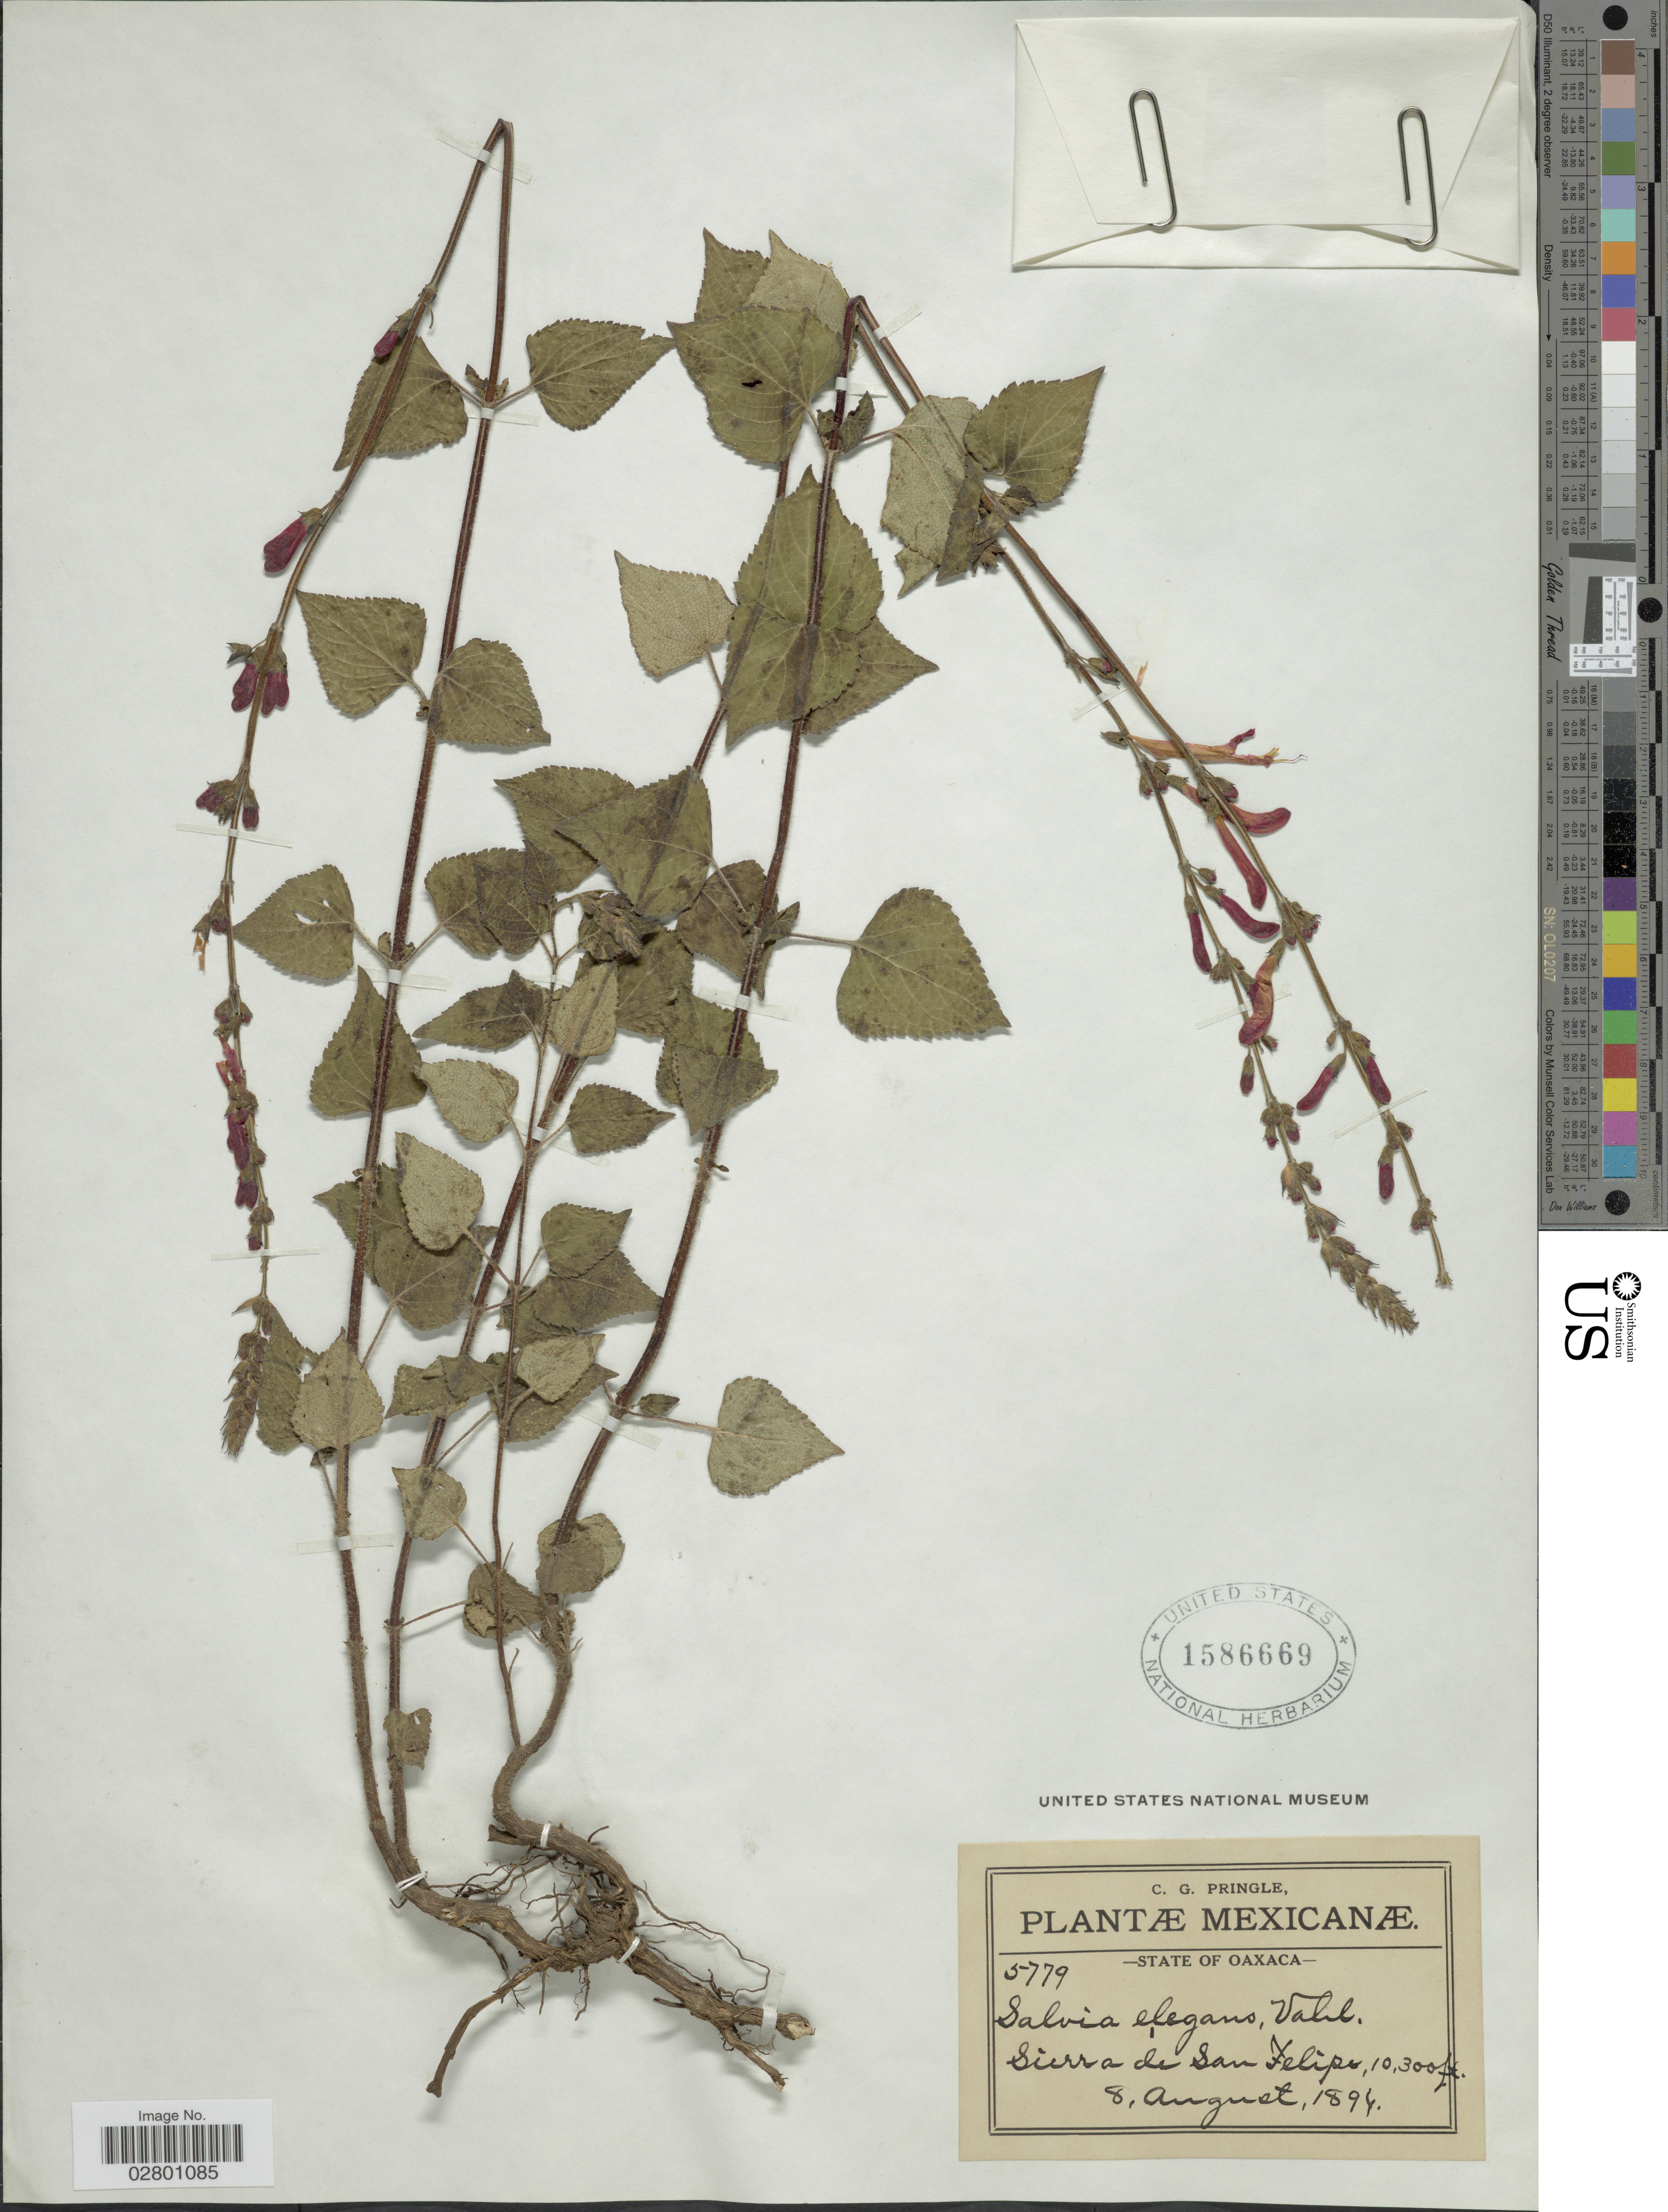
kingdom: Plantae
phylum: Tracheophyta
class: Magnoliopsida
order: Lamiales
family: Lamiaceae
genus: Salvia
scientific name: Salvia elegans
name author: Vahl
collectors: C. G. Pringle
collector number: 5779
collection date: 1894-08-08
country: Mexico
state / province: Oaxaca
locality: Sierra de San Felipe.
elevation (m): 3139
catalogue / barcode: US 1586669